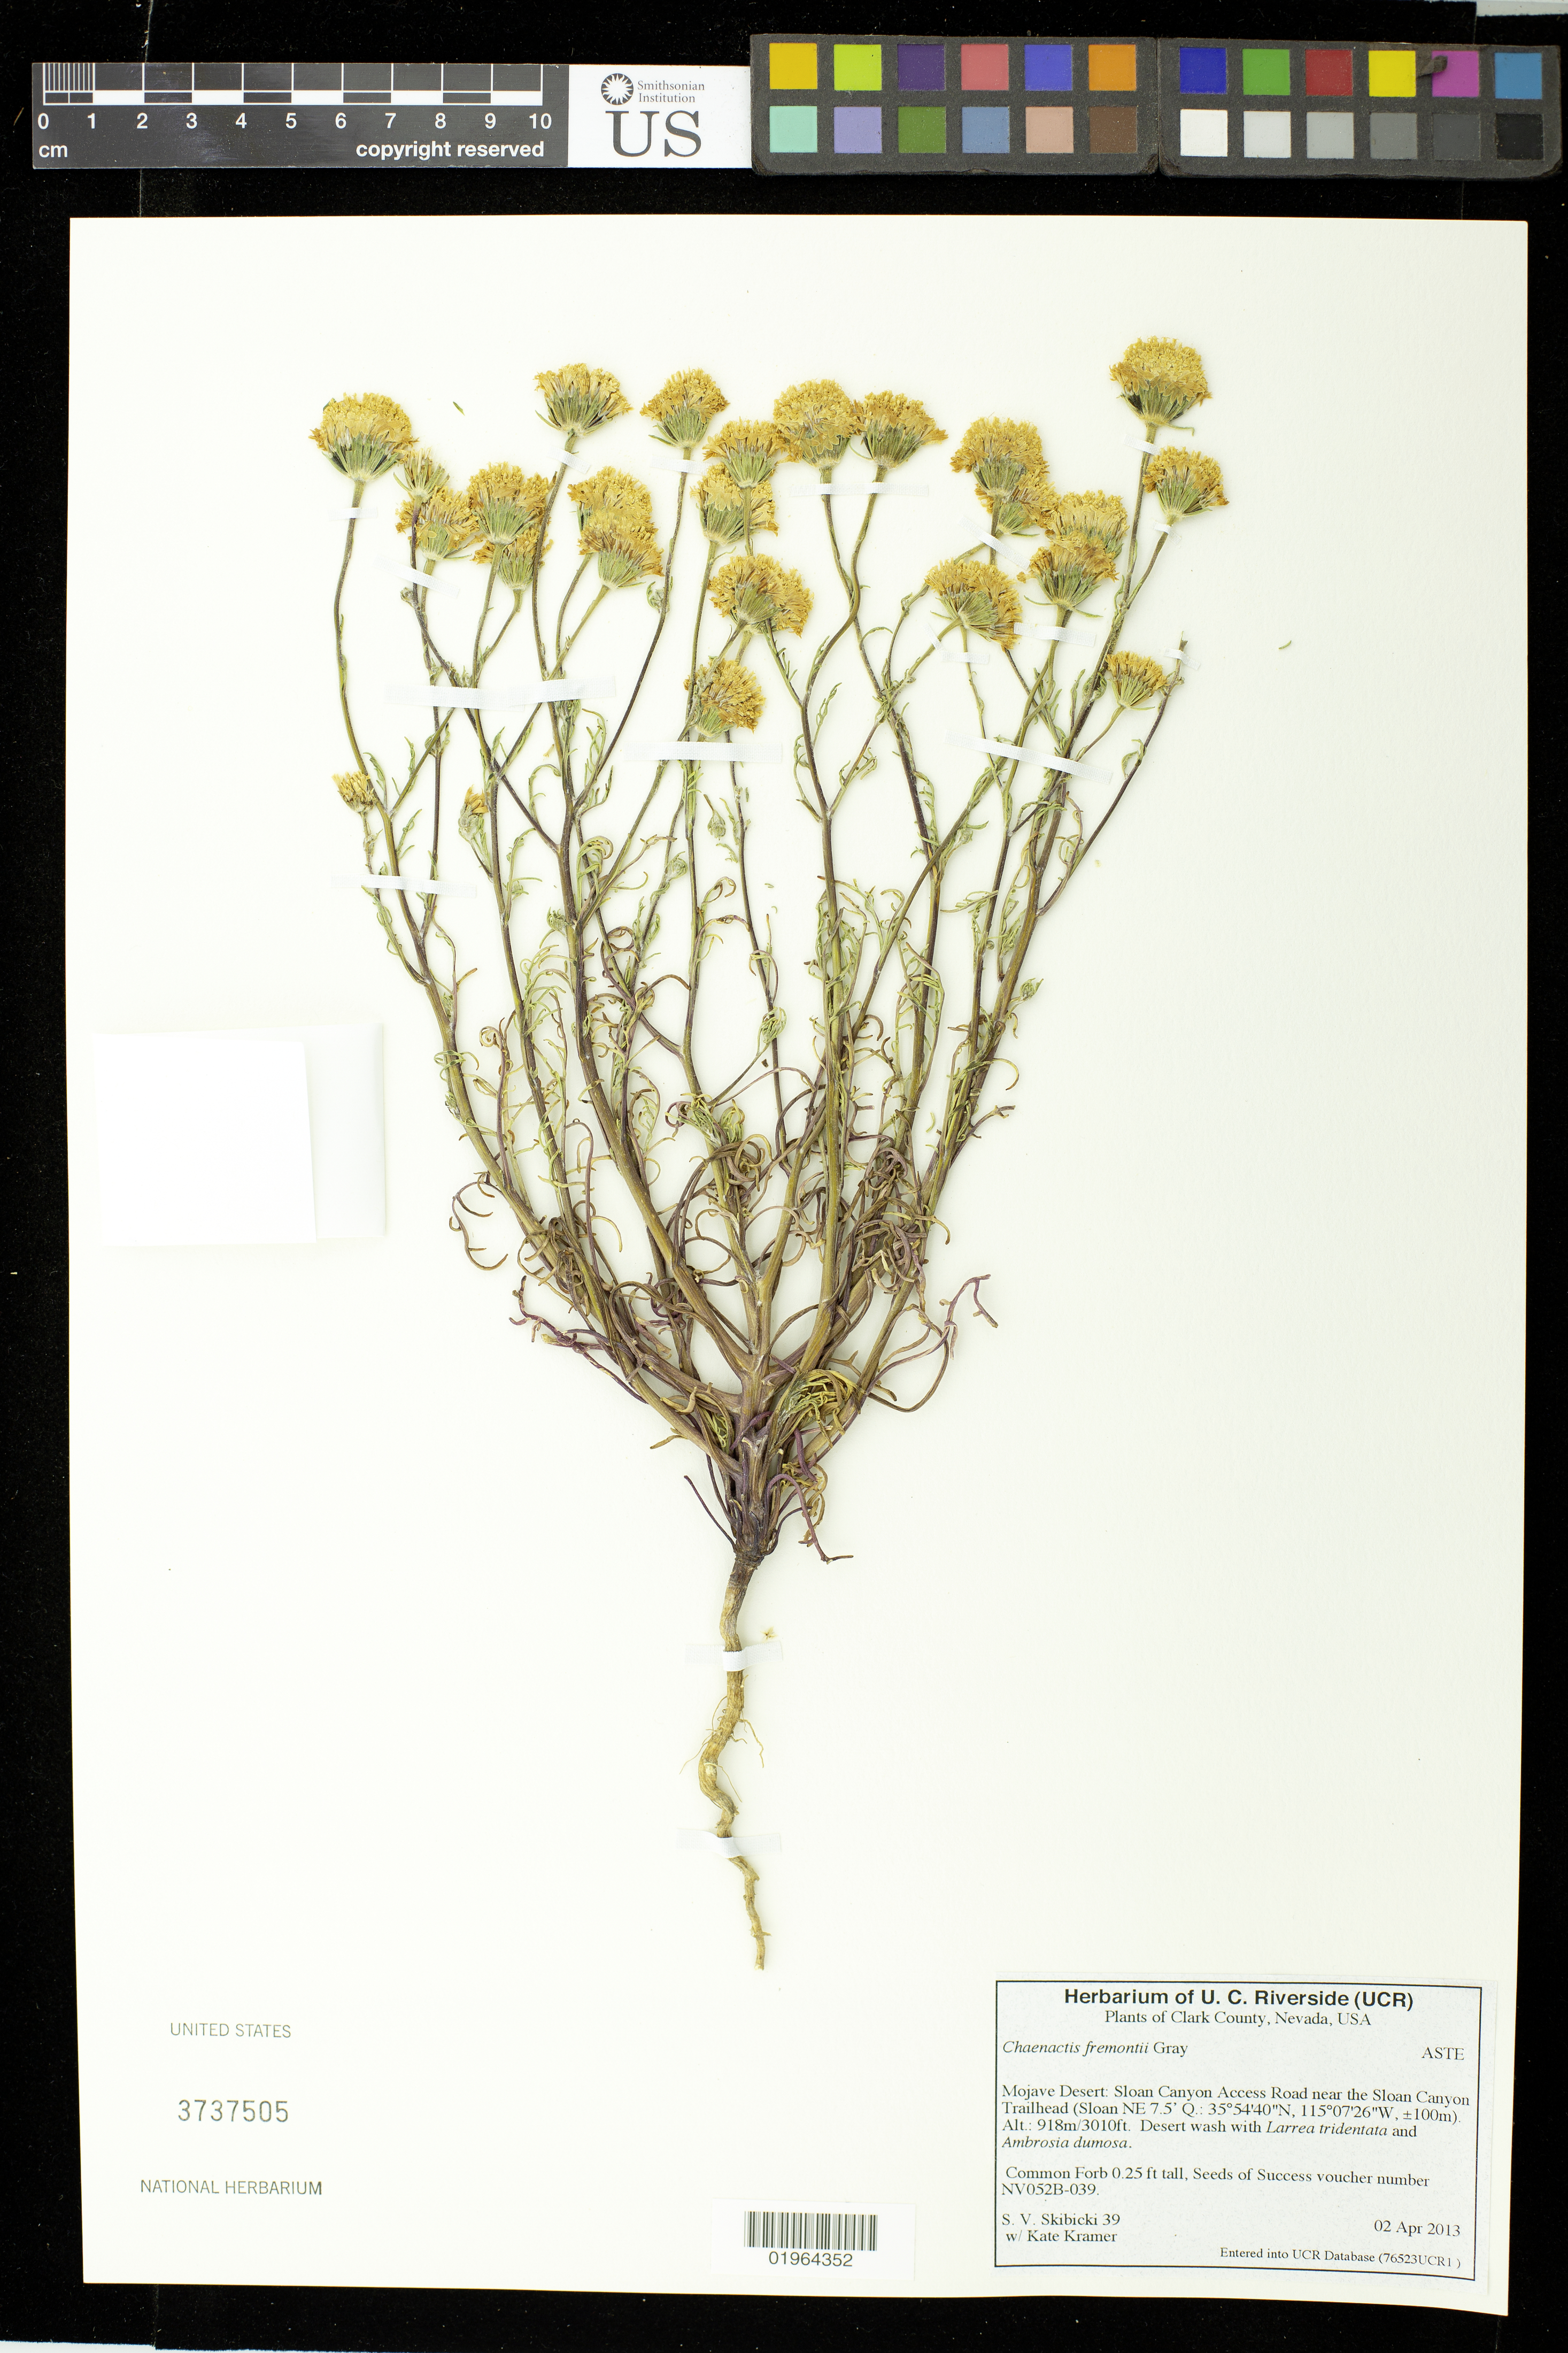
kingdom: Plantae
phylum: Tracheophyta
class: Magnoliopsida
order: Asterales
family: Asteraceae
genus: Chaenactis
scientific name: Chaenactis fremontii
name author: A. Gray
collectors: S. Skibicki & K. Kramer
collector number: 39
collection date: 2013-04-02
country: United States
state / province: Nevada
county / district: Clark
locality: Mojave Desert, Sloan Canyon Access Road near the Sloan Canyon Trailhead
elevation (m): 918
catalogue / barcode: US 3737505